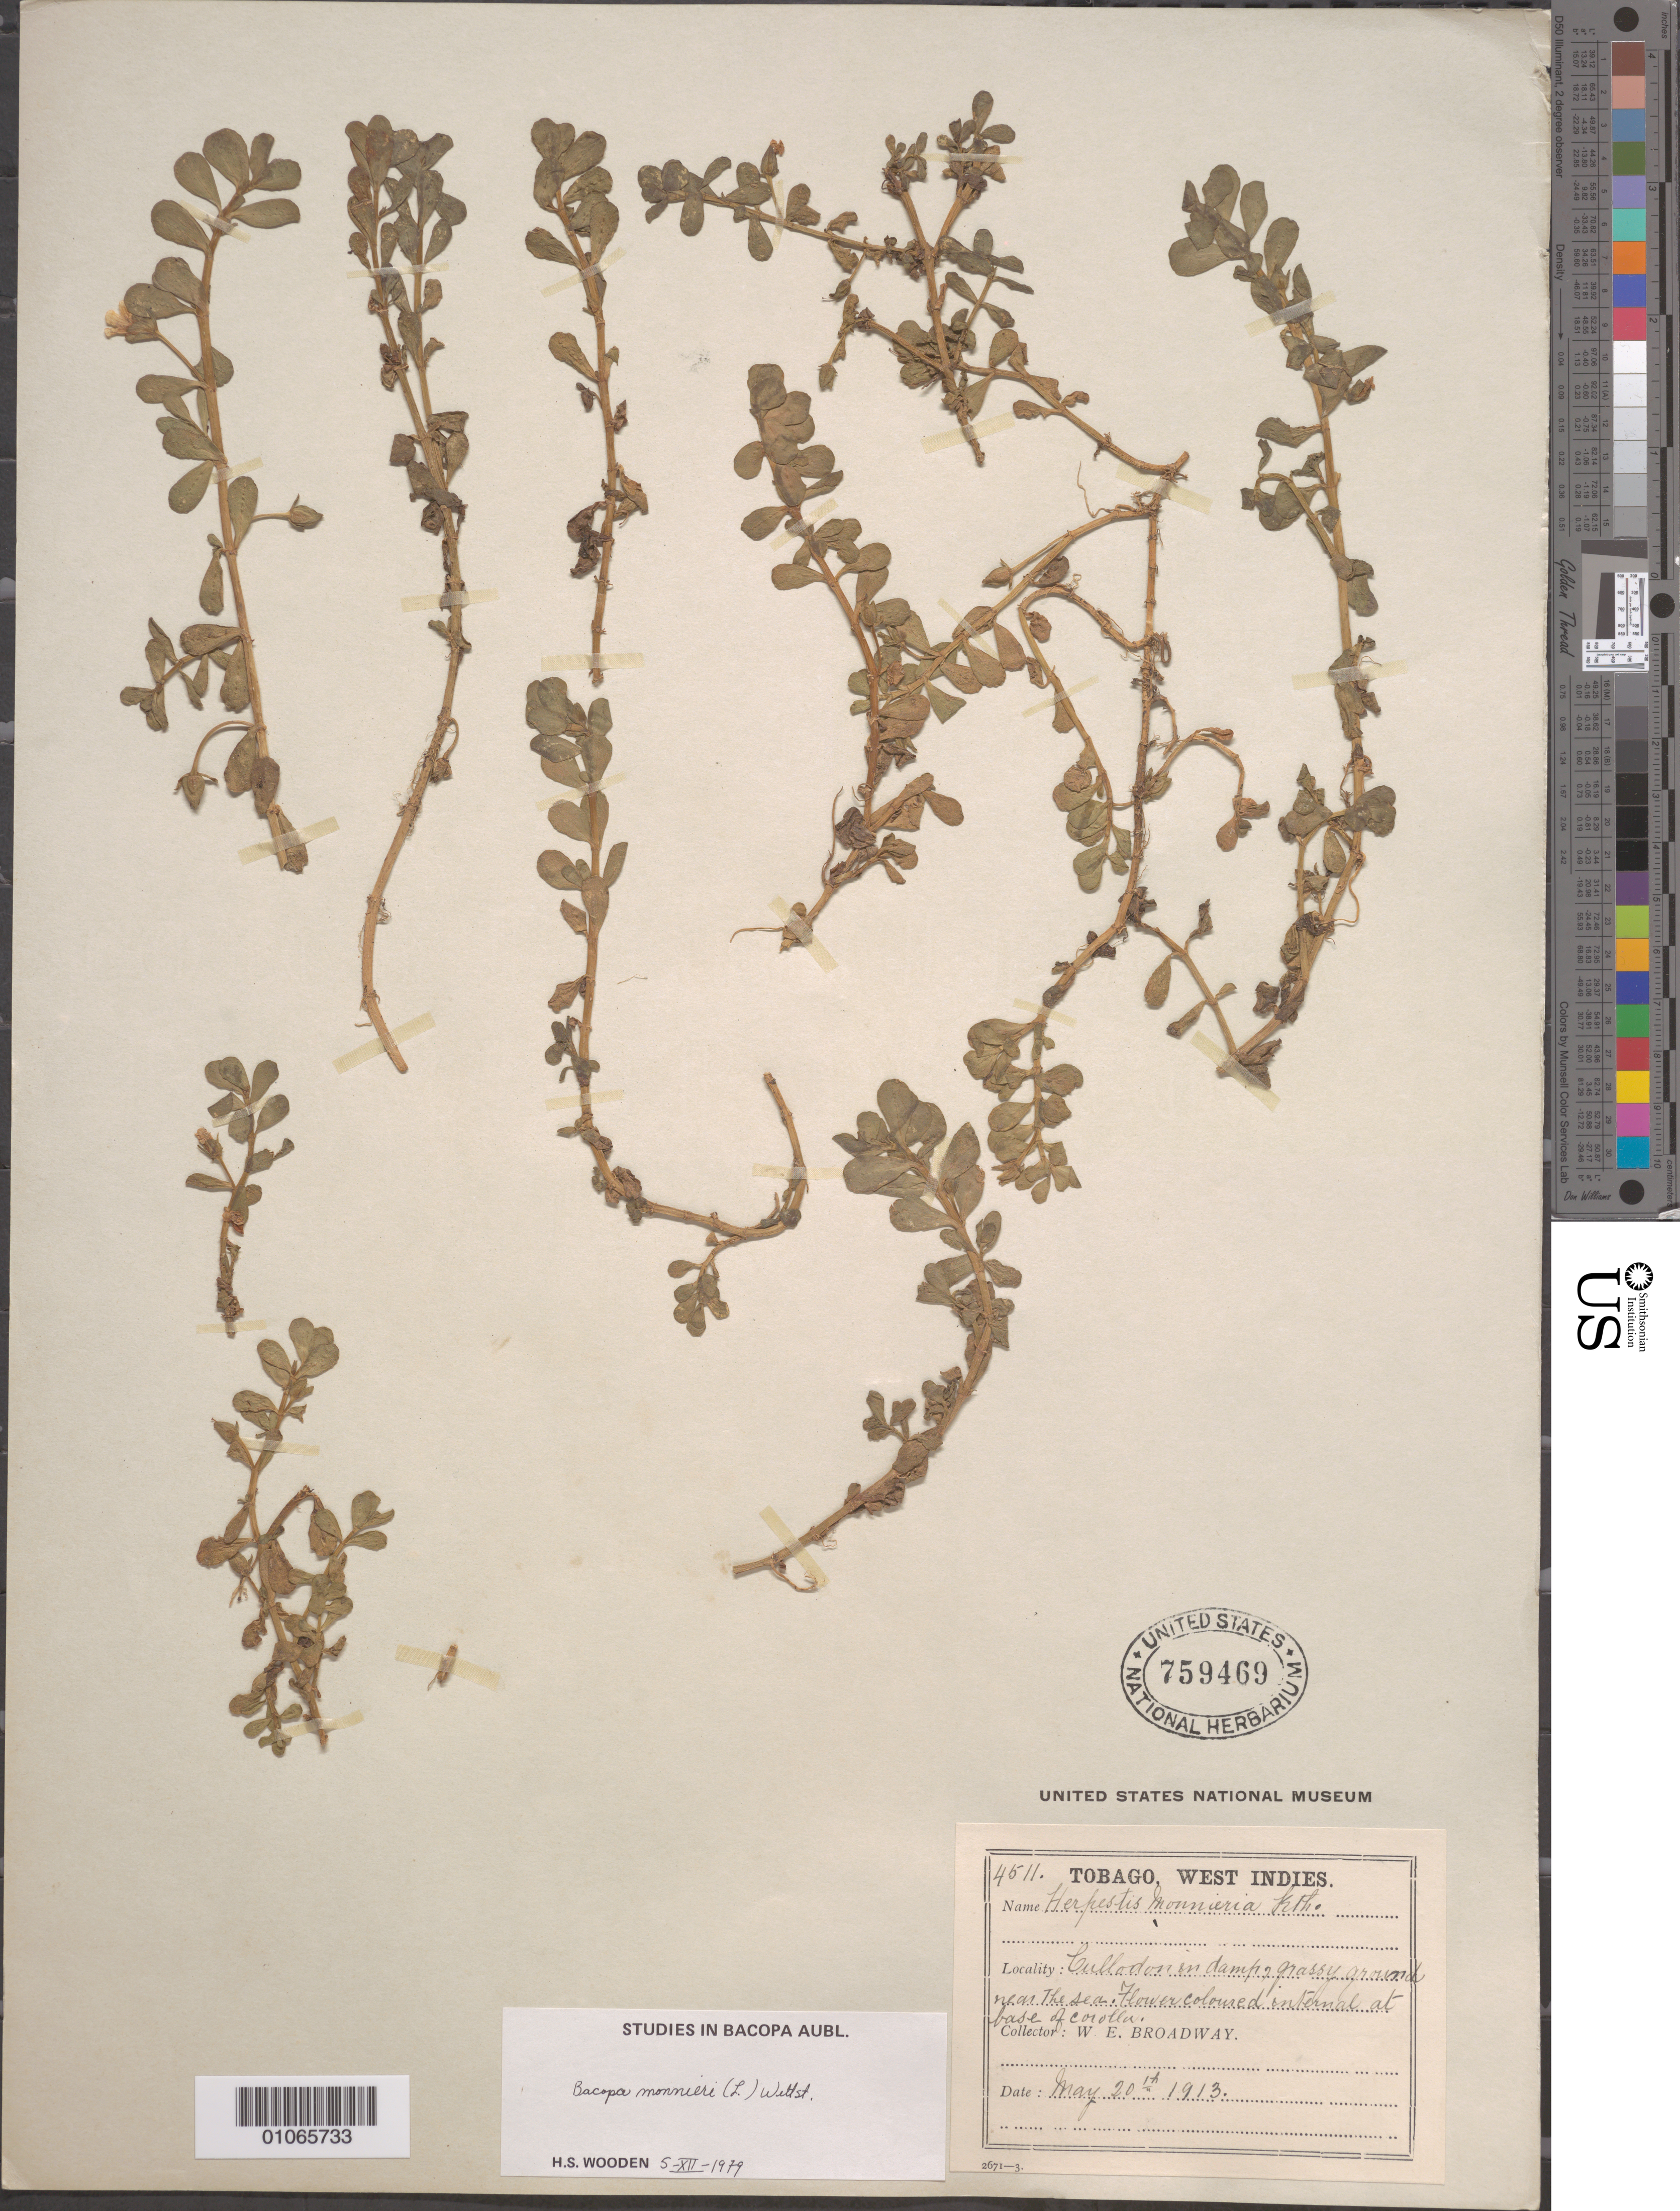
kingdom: Plantae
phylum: Tracheophyta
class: Magnoliopsida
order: Lamiales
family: Plantaginaceae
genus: Bacopa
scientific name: Bacopa monnieri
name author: (L.) Wettst.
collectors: W. E. Broadway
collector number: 4511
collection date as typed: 20 May 1913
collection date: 1913-05-20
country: Trinidad and Tobago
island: Tobago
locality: Culladon in damp, grassy ground near the sea.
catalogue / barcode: US 759469